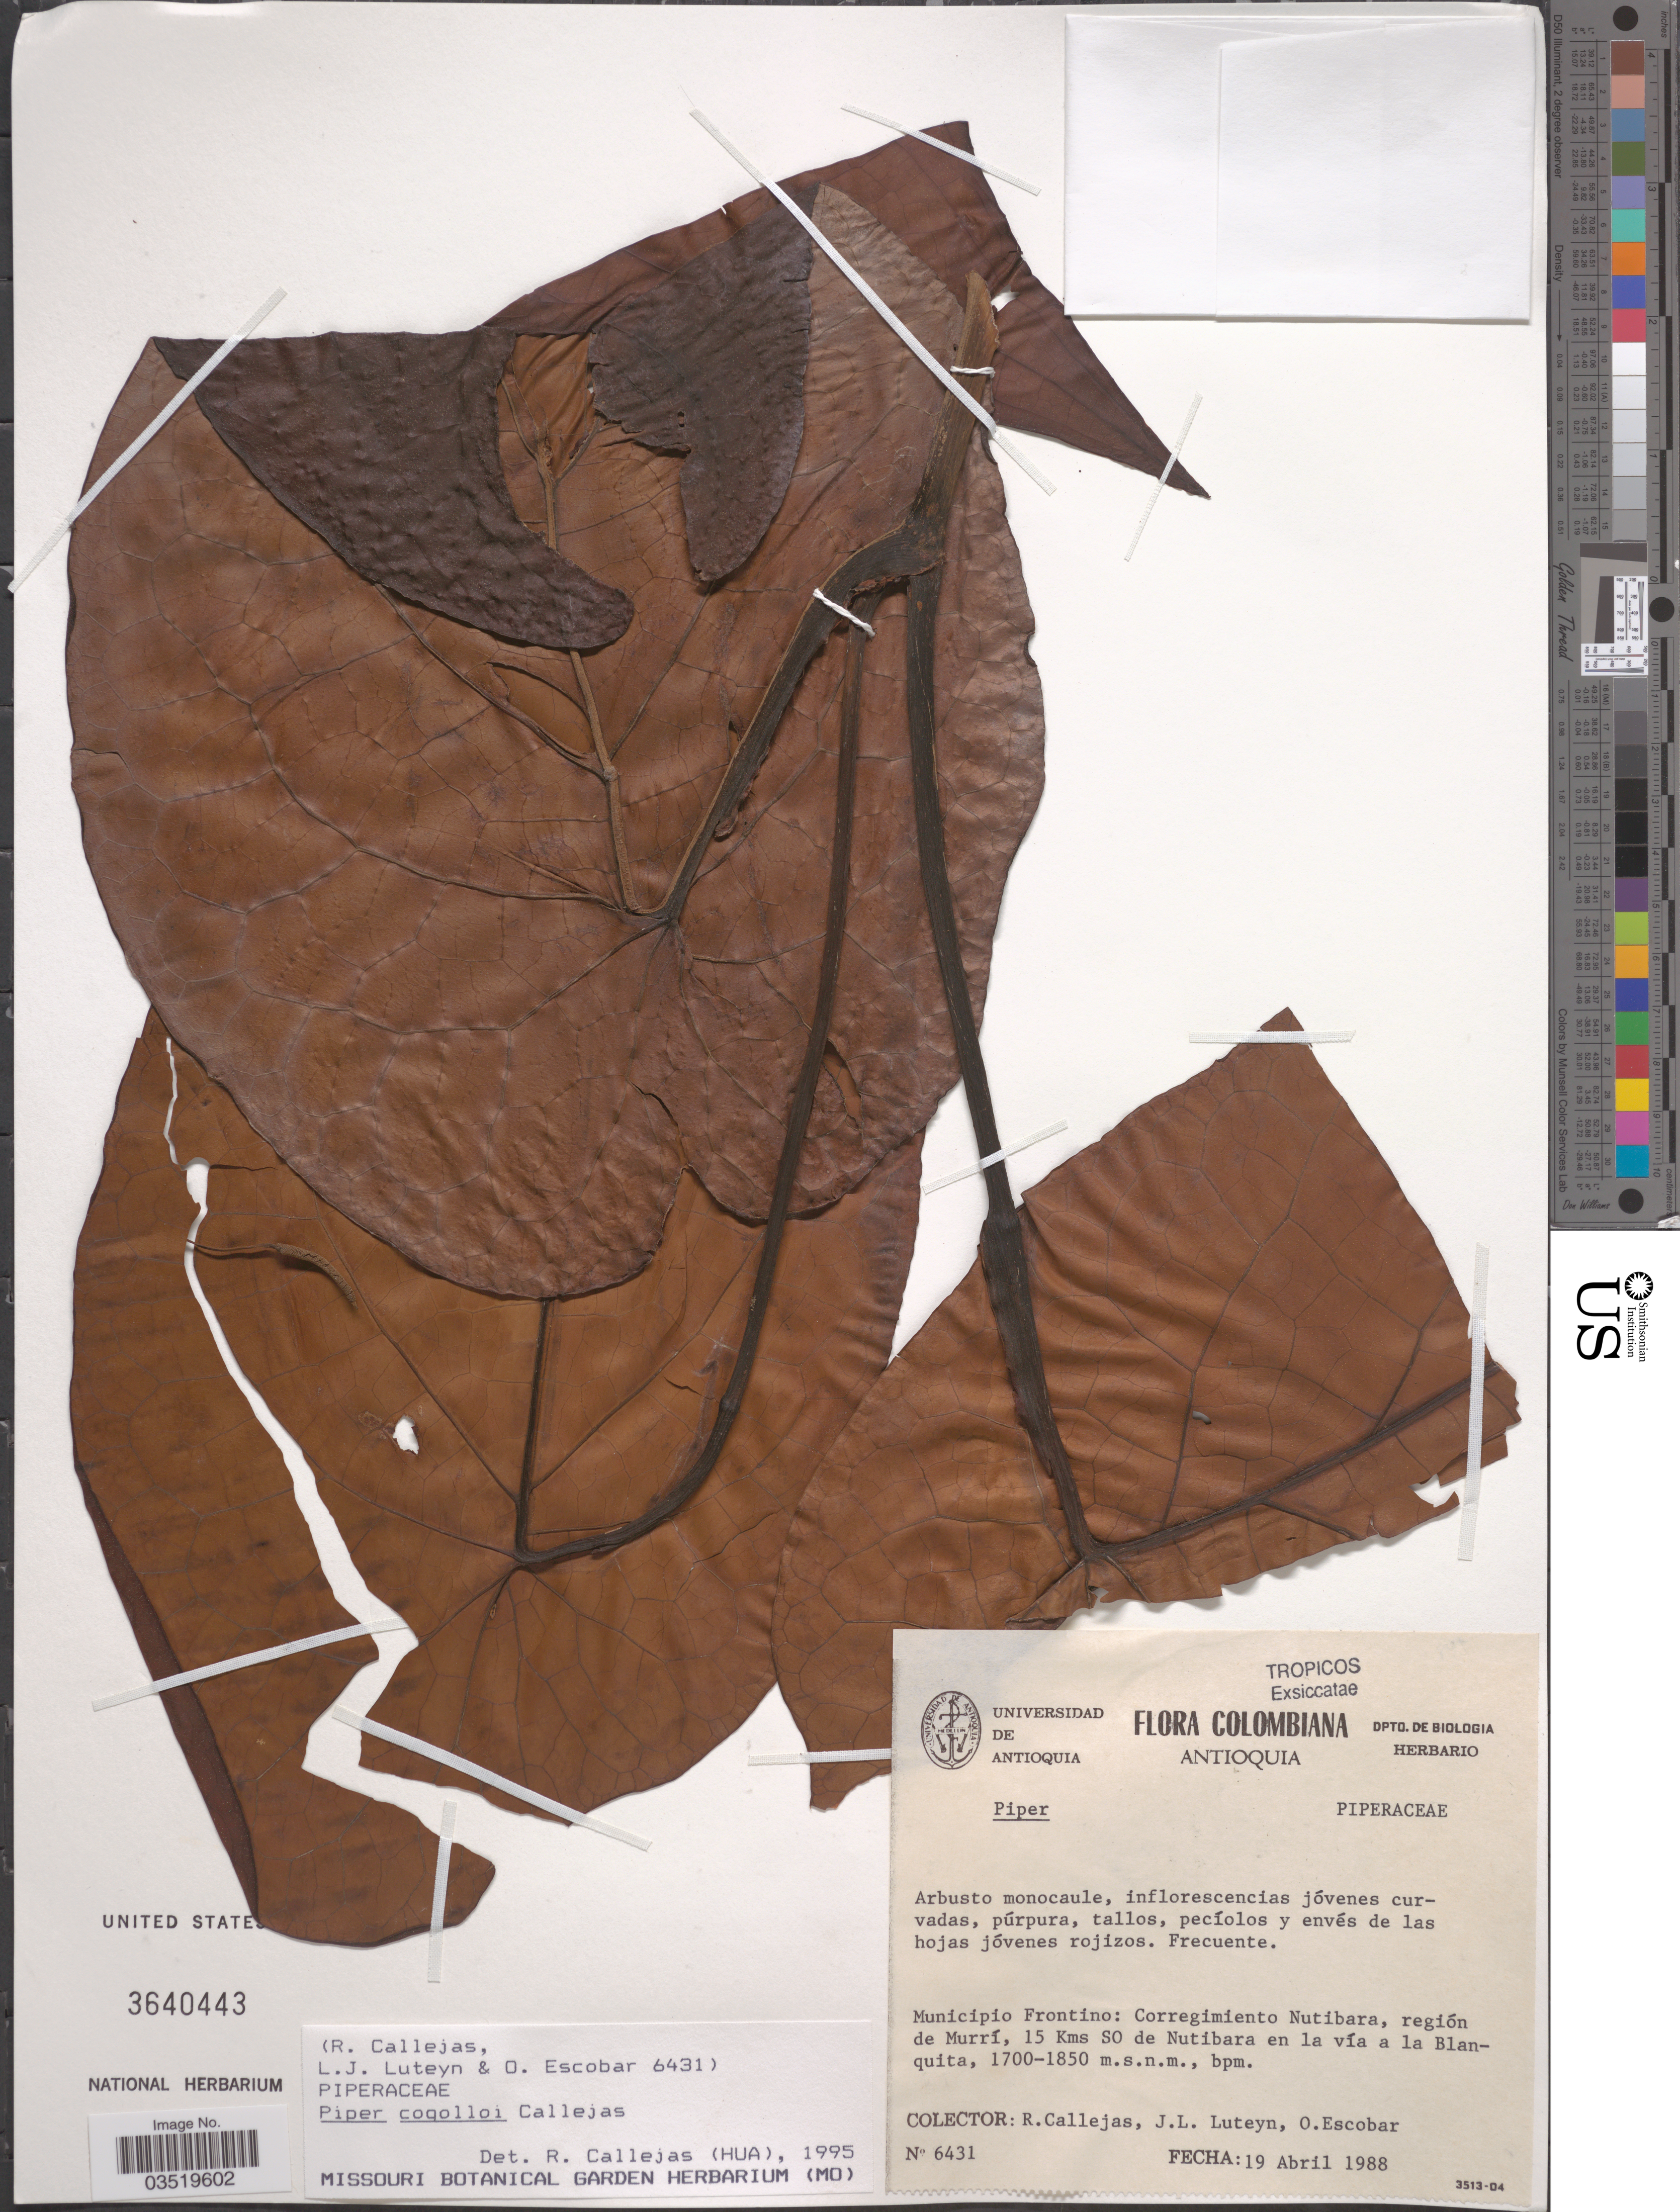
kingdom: Plantae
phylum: Tracheophyta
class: Magnoliopsida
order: Piperales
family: Piperaceae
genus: Piper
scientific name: Piper cogolloi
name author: Callejas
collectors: R. Callejas, J. Luteyn & O. Escobar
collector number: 6431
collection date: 1988-04-19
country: Colombia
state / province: Antioquia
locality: Municipio Frontino: Corregimiento Nutibara, región de Murrí, 15 Kms SO de Nutibara en la vía a la Blanquita.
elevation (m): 1700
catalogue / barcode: US 3640443